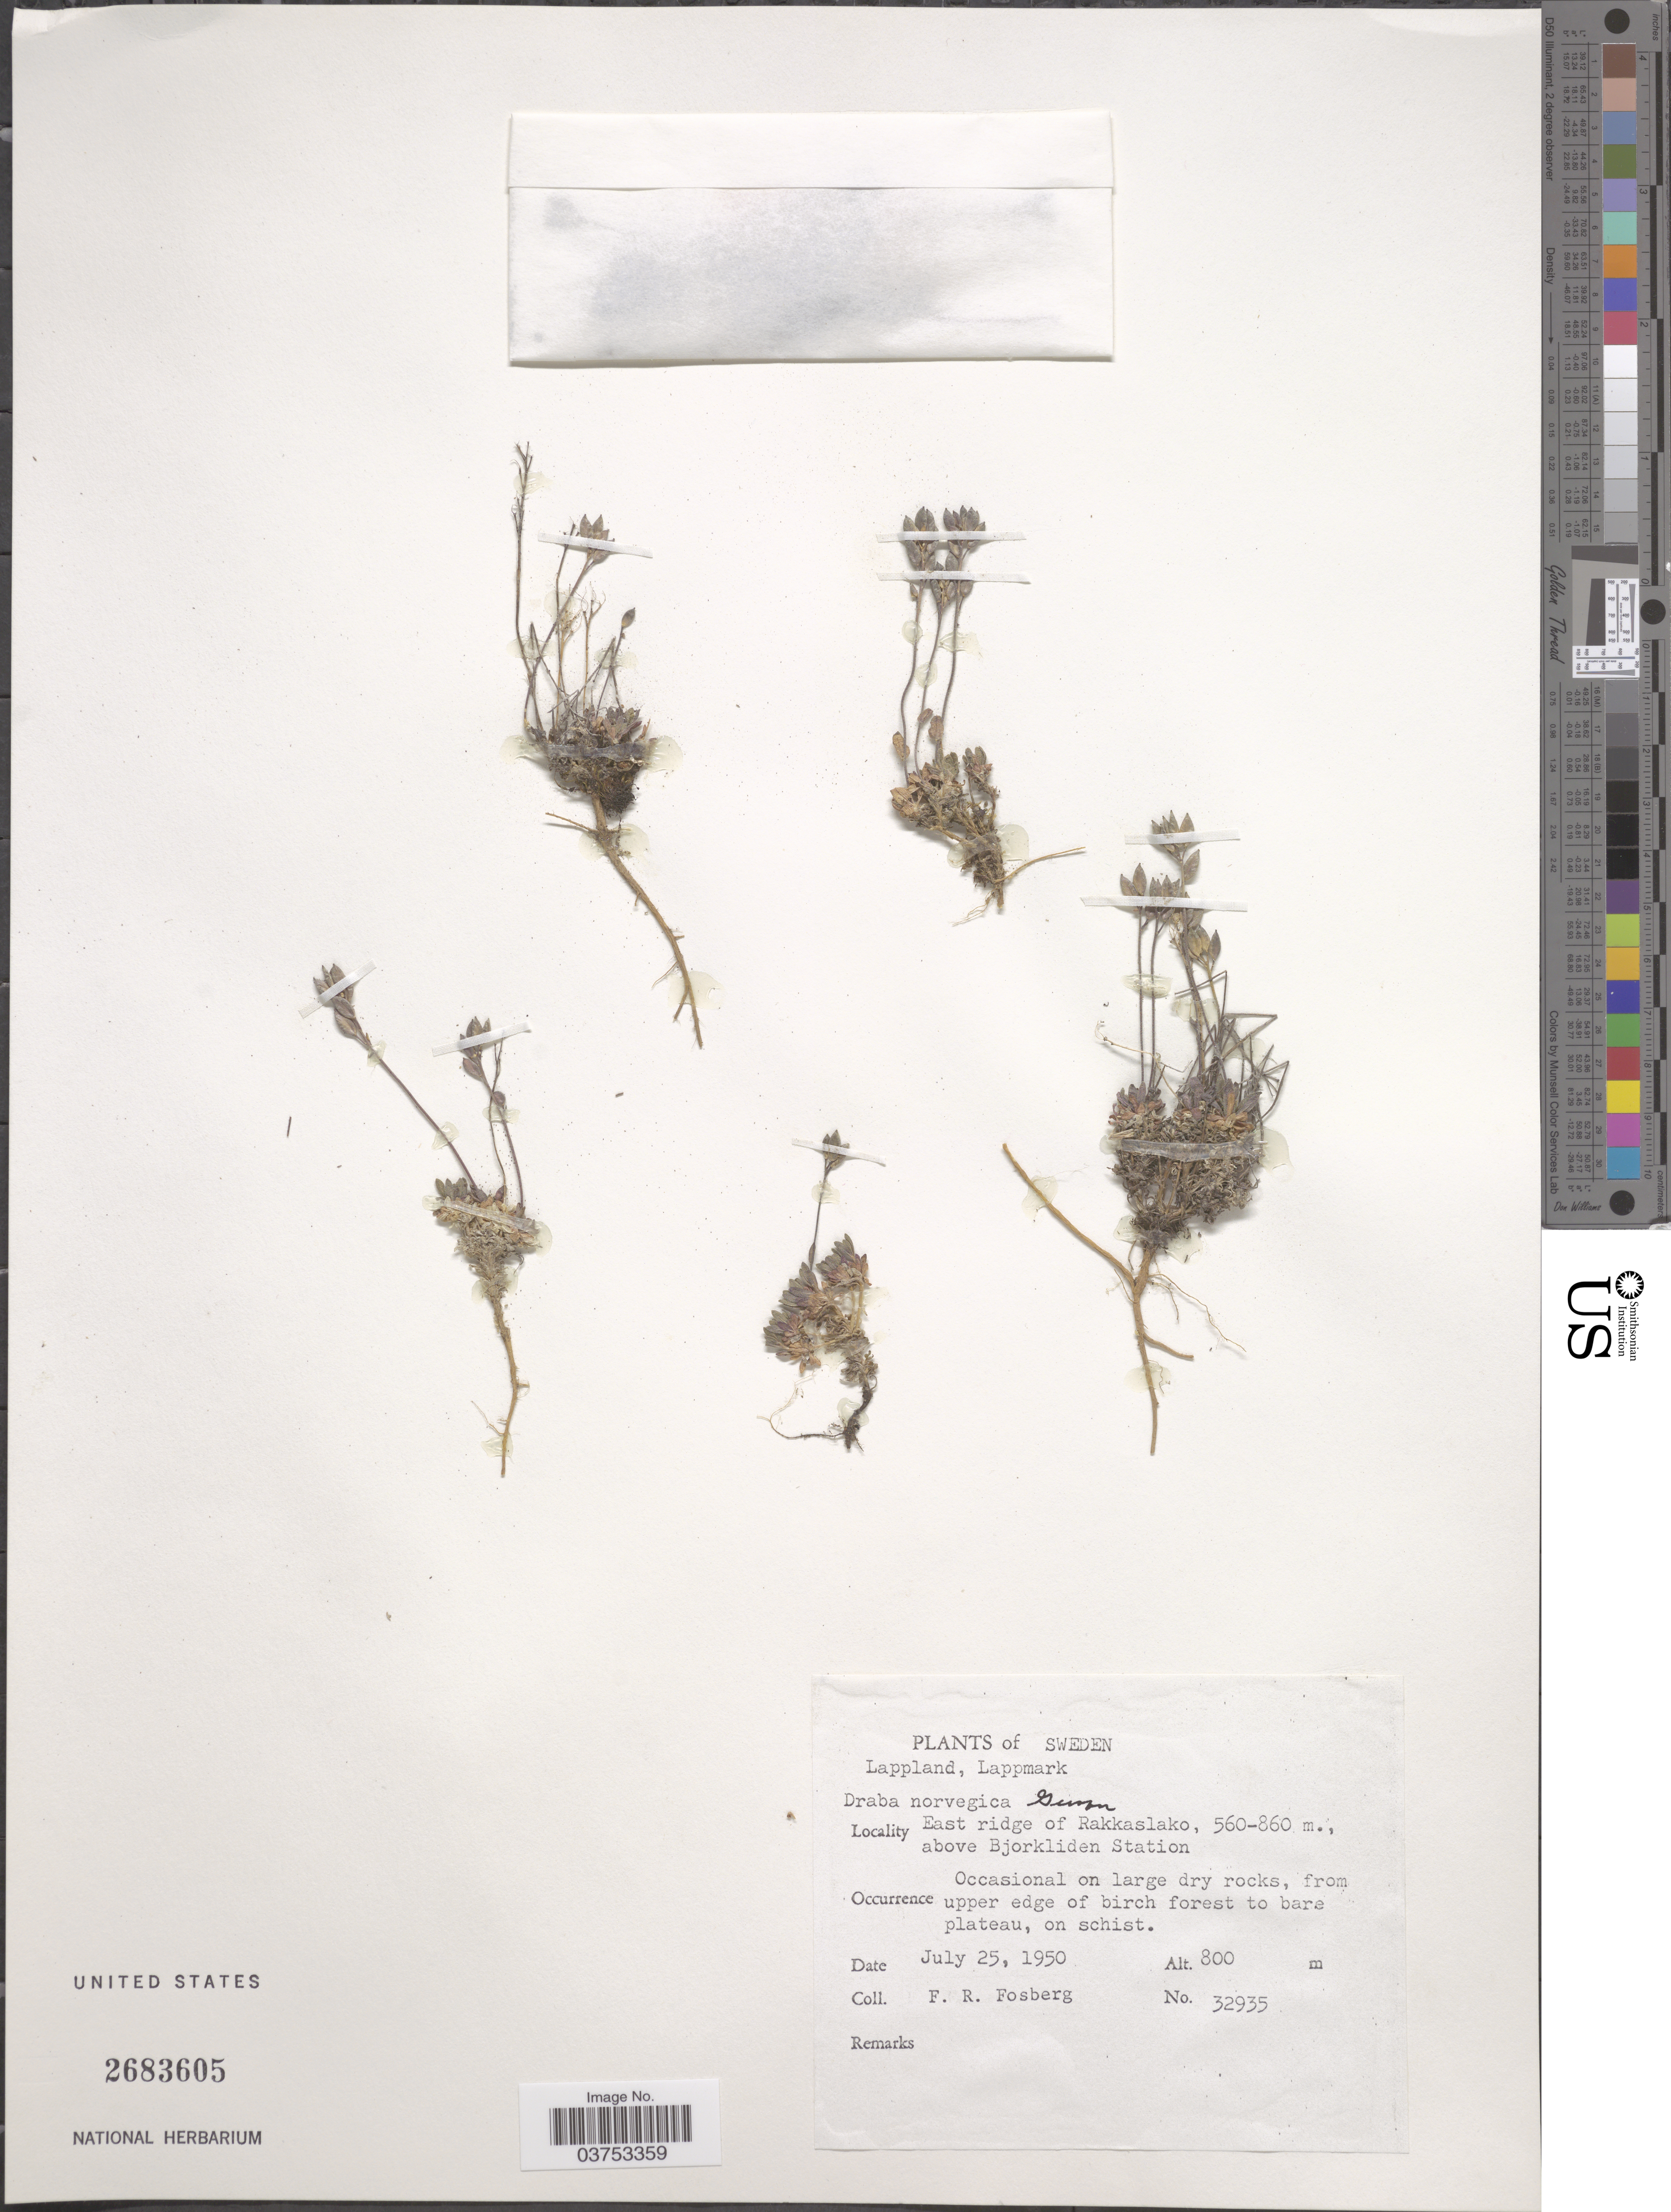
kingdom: Plantae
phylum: Tracheophyta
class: Magnoliopsida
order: Brassicales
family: Brassicaceae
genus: Draba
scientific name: Draba norvegica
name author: Gunnerus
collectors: F. R. Fosberg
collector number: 32935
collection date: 1950-07-25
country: Sweden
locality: Lappland, Lappmark. East ridge of Rakkaslako, above Bjorkliden Station.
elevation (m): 560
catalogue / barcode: US 2683605